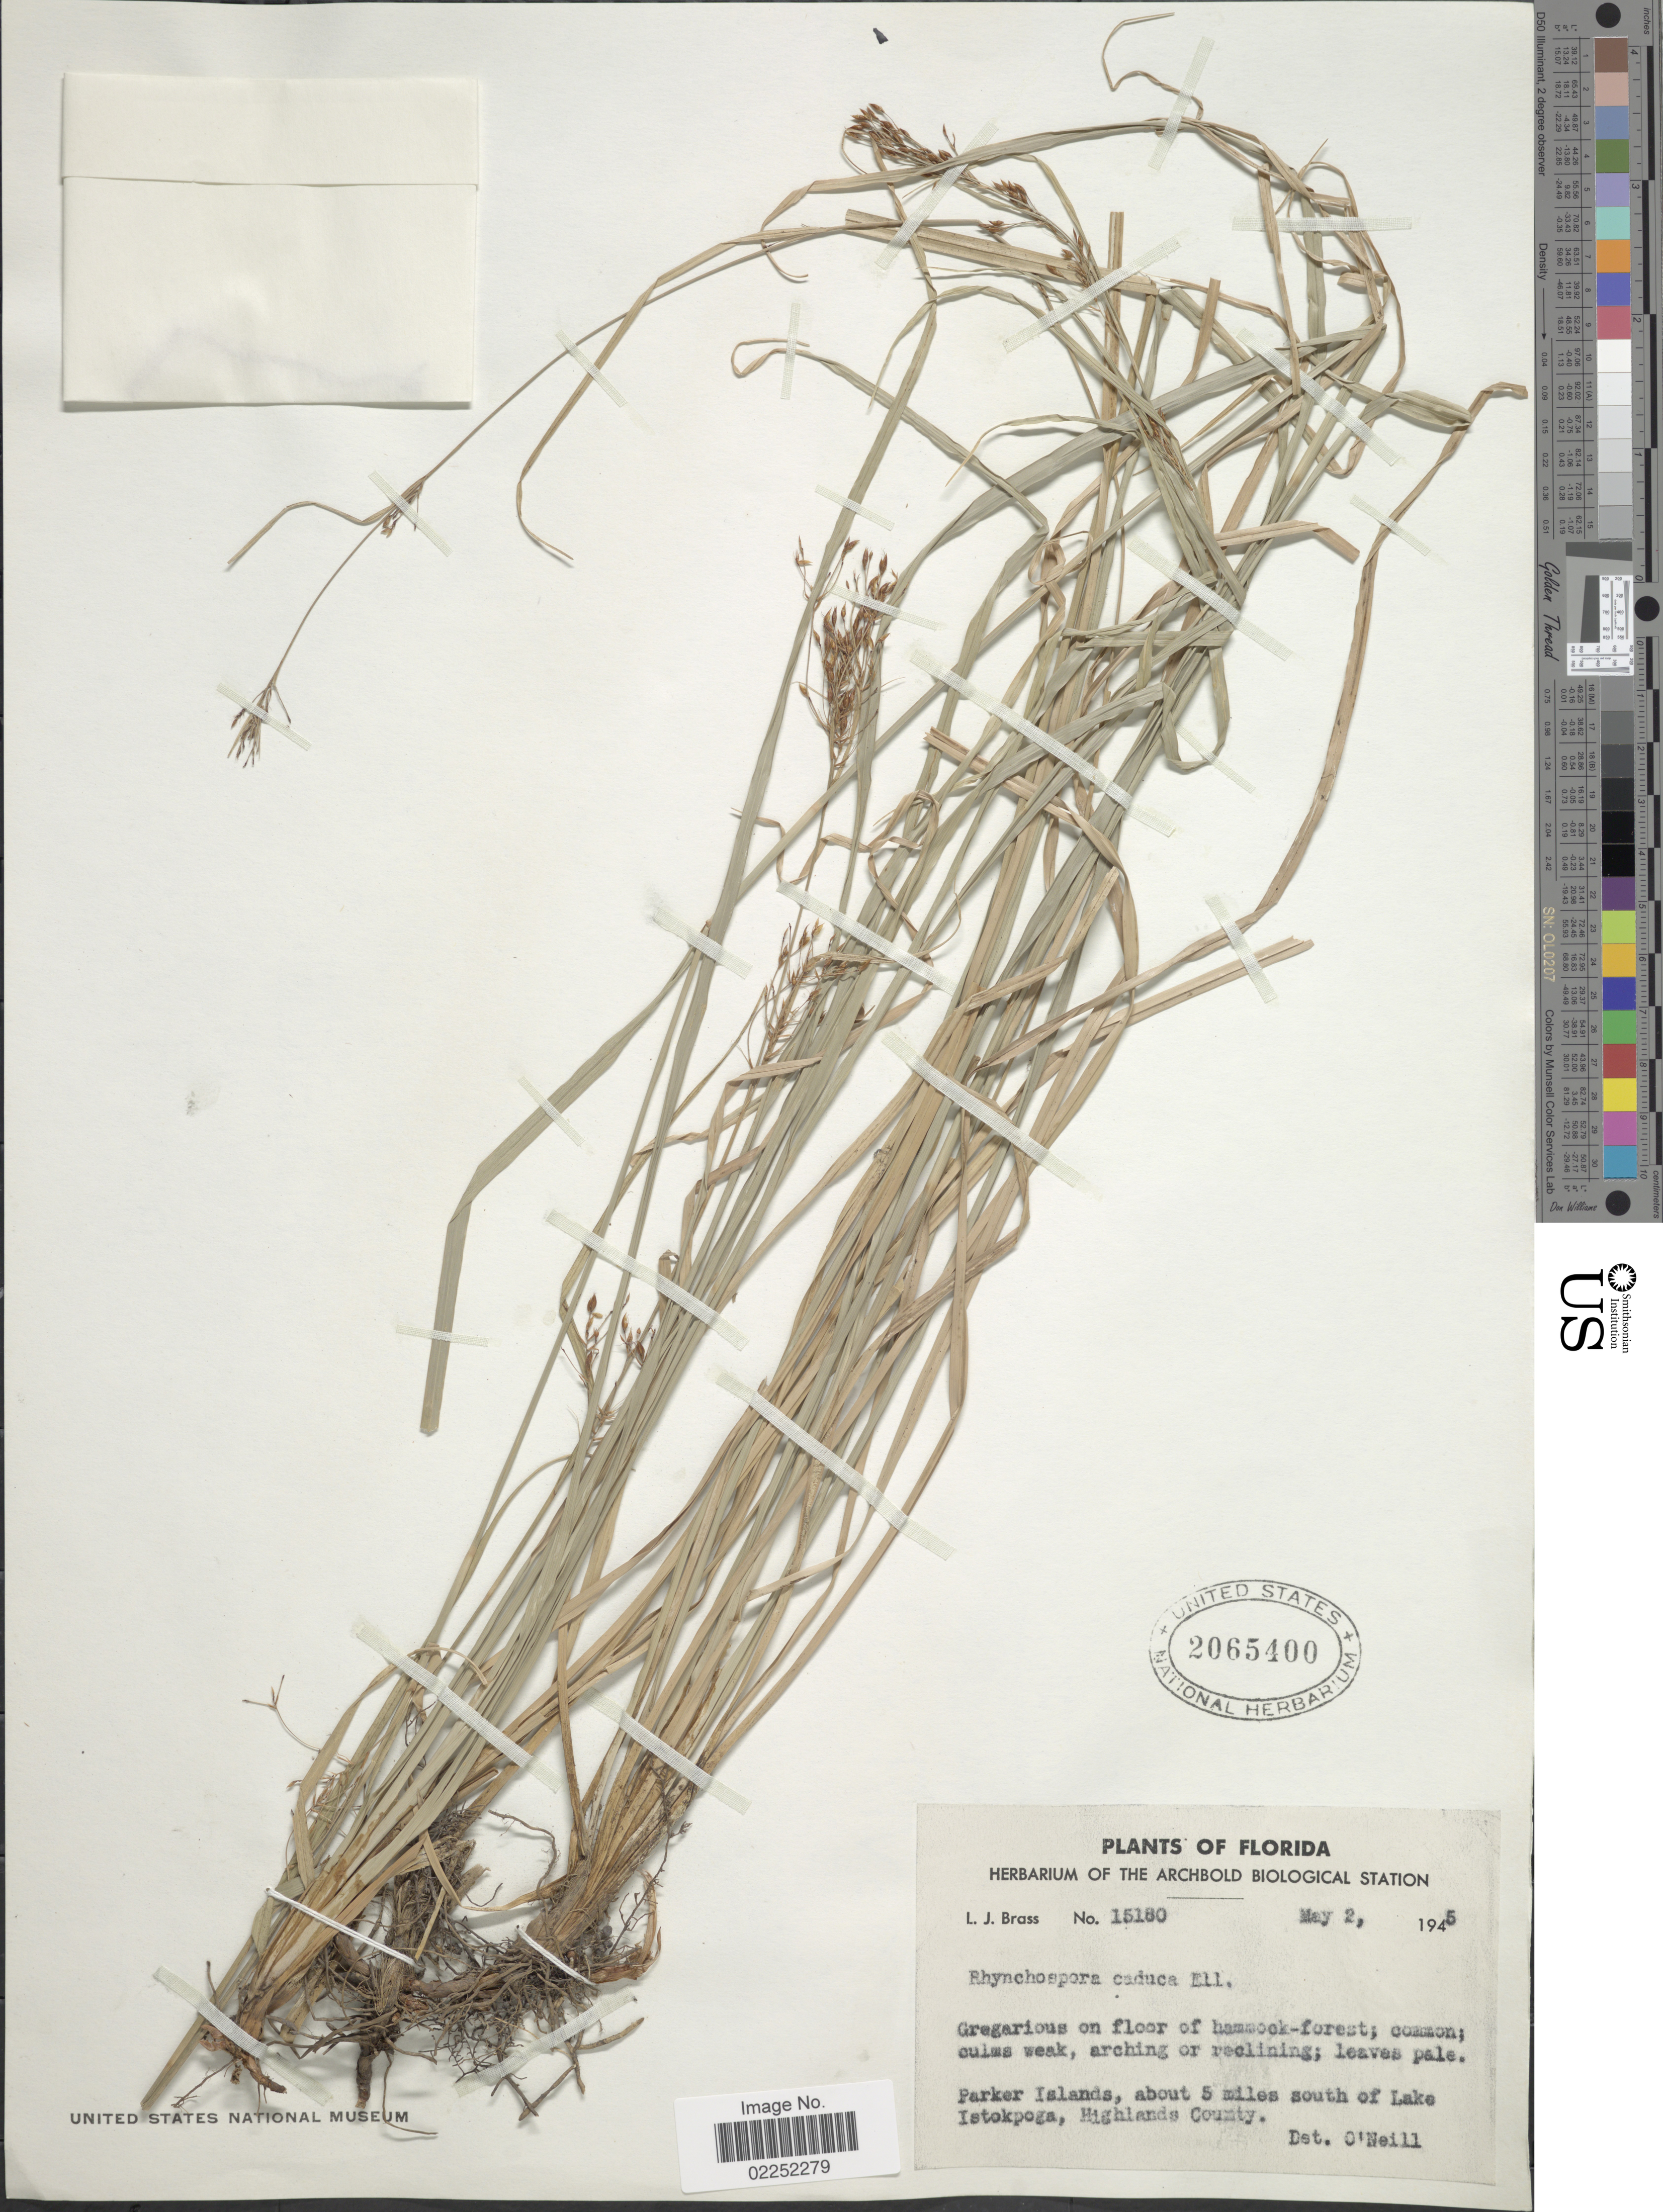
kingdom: Plantae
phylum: Tracheophyta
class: Liliopsida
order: Poales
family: Cyperaceae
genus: Rhynchospora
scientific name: Rhynchospora caduca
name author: Elliott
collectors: L. J. Brass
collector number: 15180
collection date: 1945-05-02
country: United States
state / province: Florida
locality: Parker Islands, about 5 miles south of Lake Istokpoga, Highlands County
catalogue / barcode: US 2065400